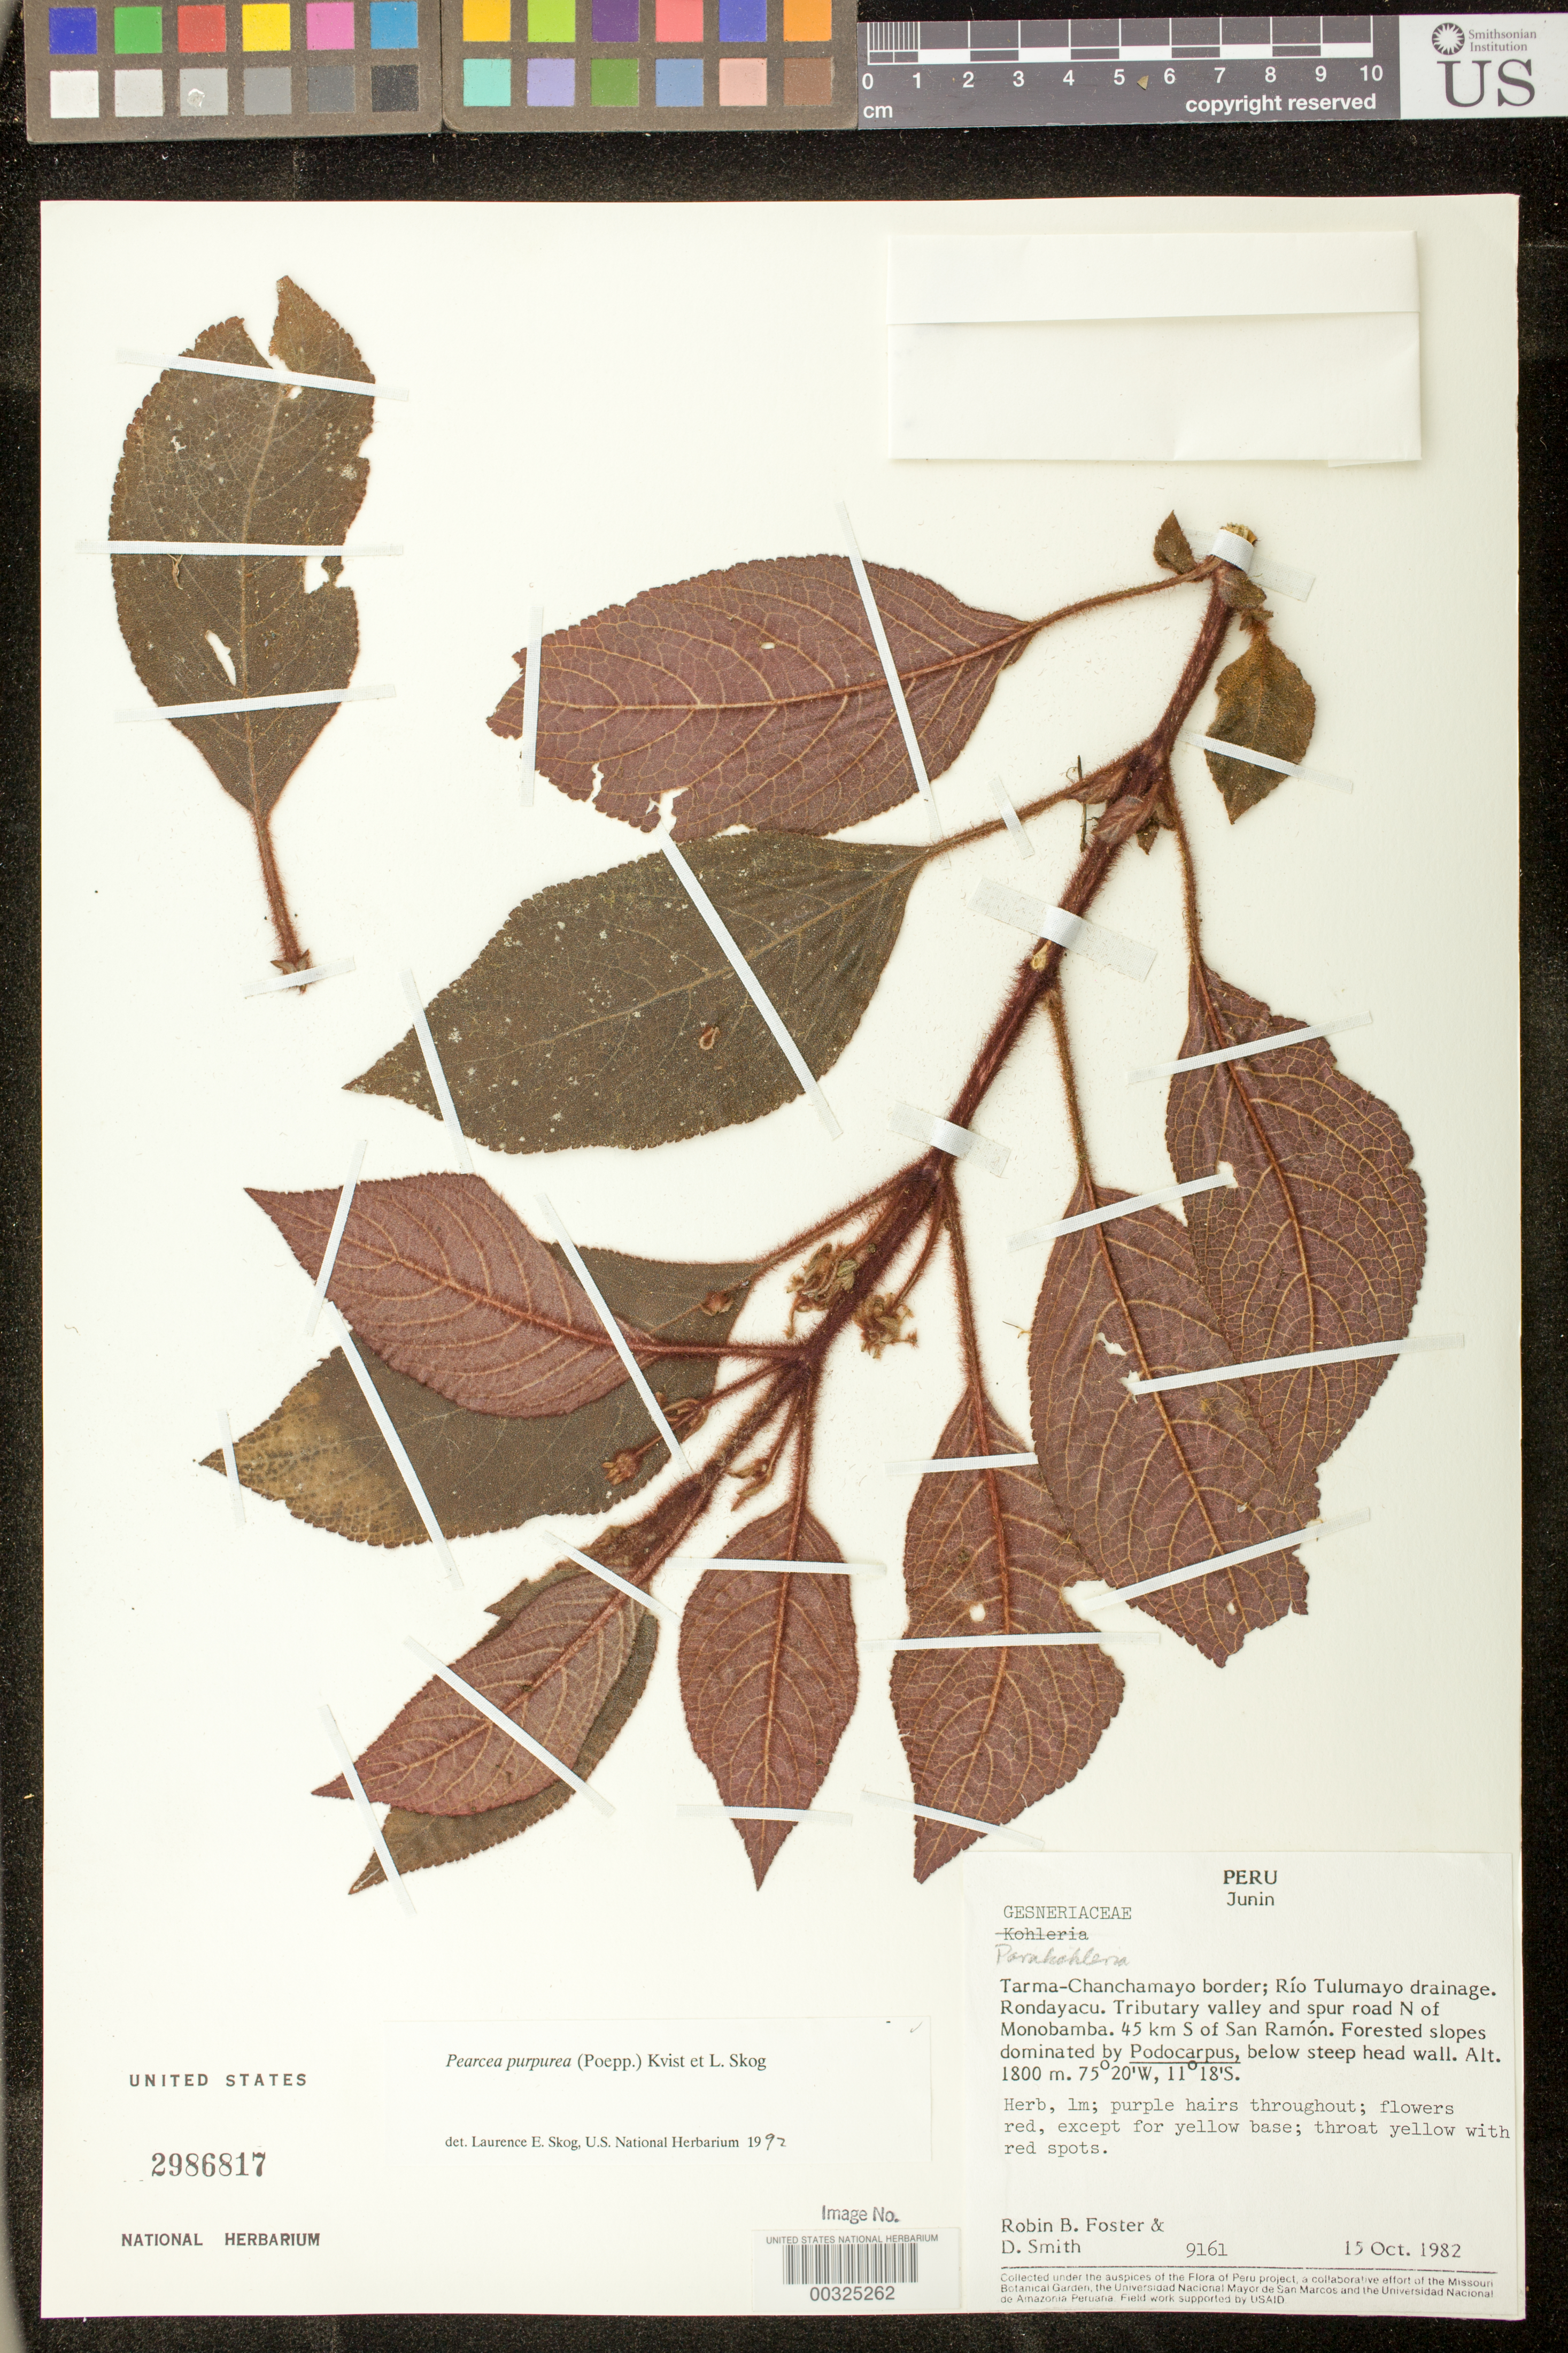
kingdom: Plantae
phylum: Tracheophyta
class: Magnoliopsida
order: Lamiales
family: Gesneriaceae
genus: Pearcea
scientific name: Pearcea purpurea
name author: (Poepp.) L.P. Kvist & L.E. Skog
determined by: Clark, J. L., (SEL), The Marie Selby Botanical Garden (UNITED STATES)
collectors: R. B. Foster & D. Smith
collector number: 9161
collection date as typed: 15 Oct 1982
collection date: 1982-10-15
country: Peru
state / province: Junín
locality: Prov. Chanchamayo / Tarma; Tarma - Chanchamayo border, Rio Tulumayo drainage, Rondayacu, tributary valley and spur road N of Monobamba, 45 km S of San Ramon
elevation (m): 1800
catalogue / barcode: US 2986817